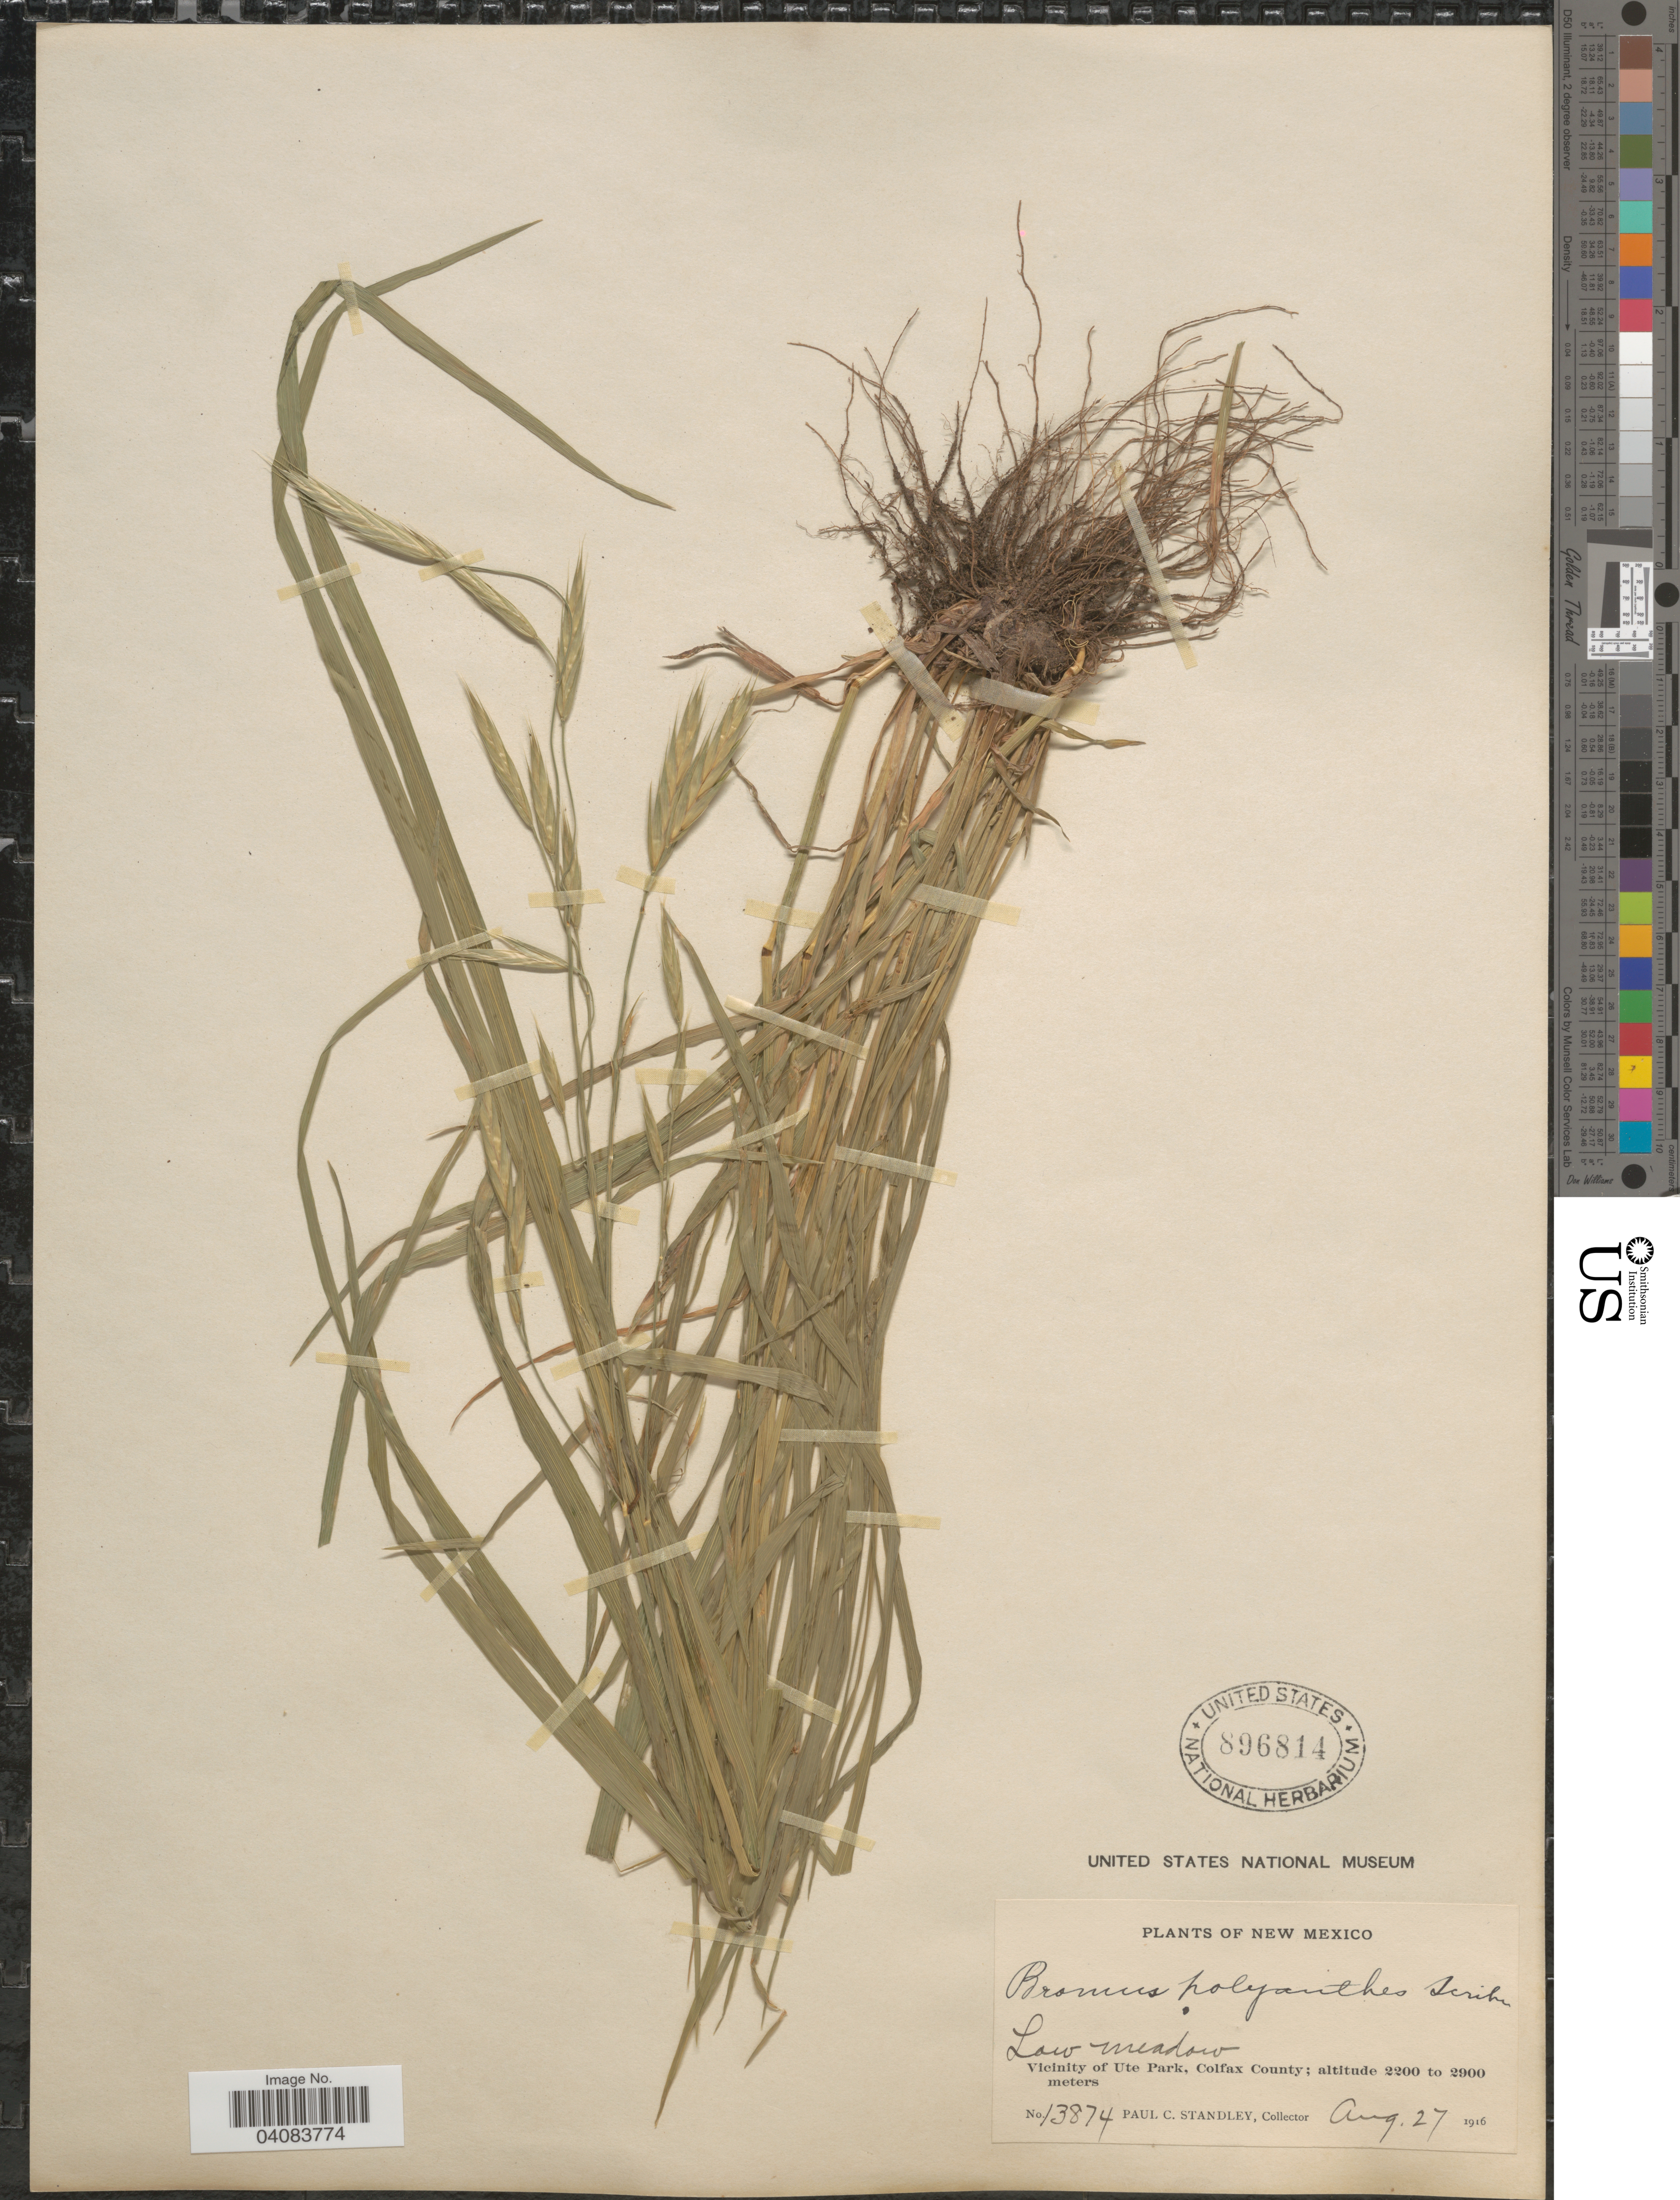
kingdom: Plantae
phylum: Tracheophyta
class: Liliopsida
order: Poales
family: Poaceae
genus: Bromus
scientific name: Bromus polyanthus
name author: Scribn. ex Shear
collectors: P. C. Standley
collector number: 13874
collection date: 1916-08-27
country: United States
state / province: New Mexico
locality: Low meadow. Vicinity of Ute Park, Colfax County.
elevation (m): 2200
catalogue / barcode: US 896814